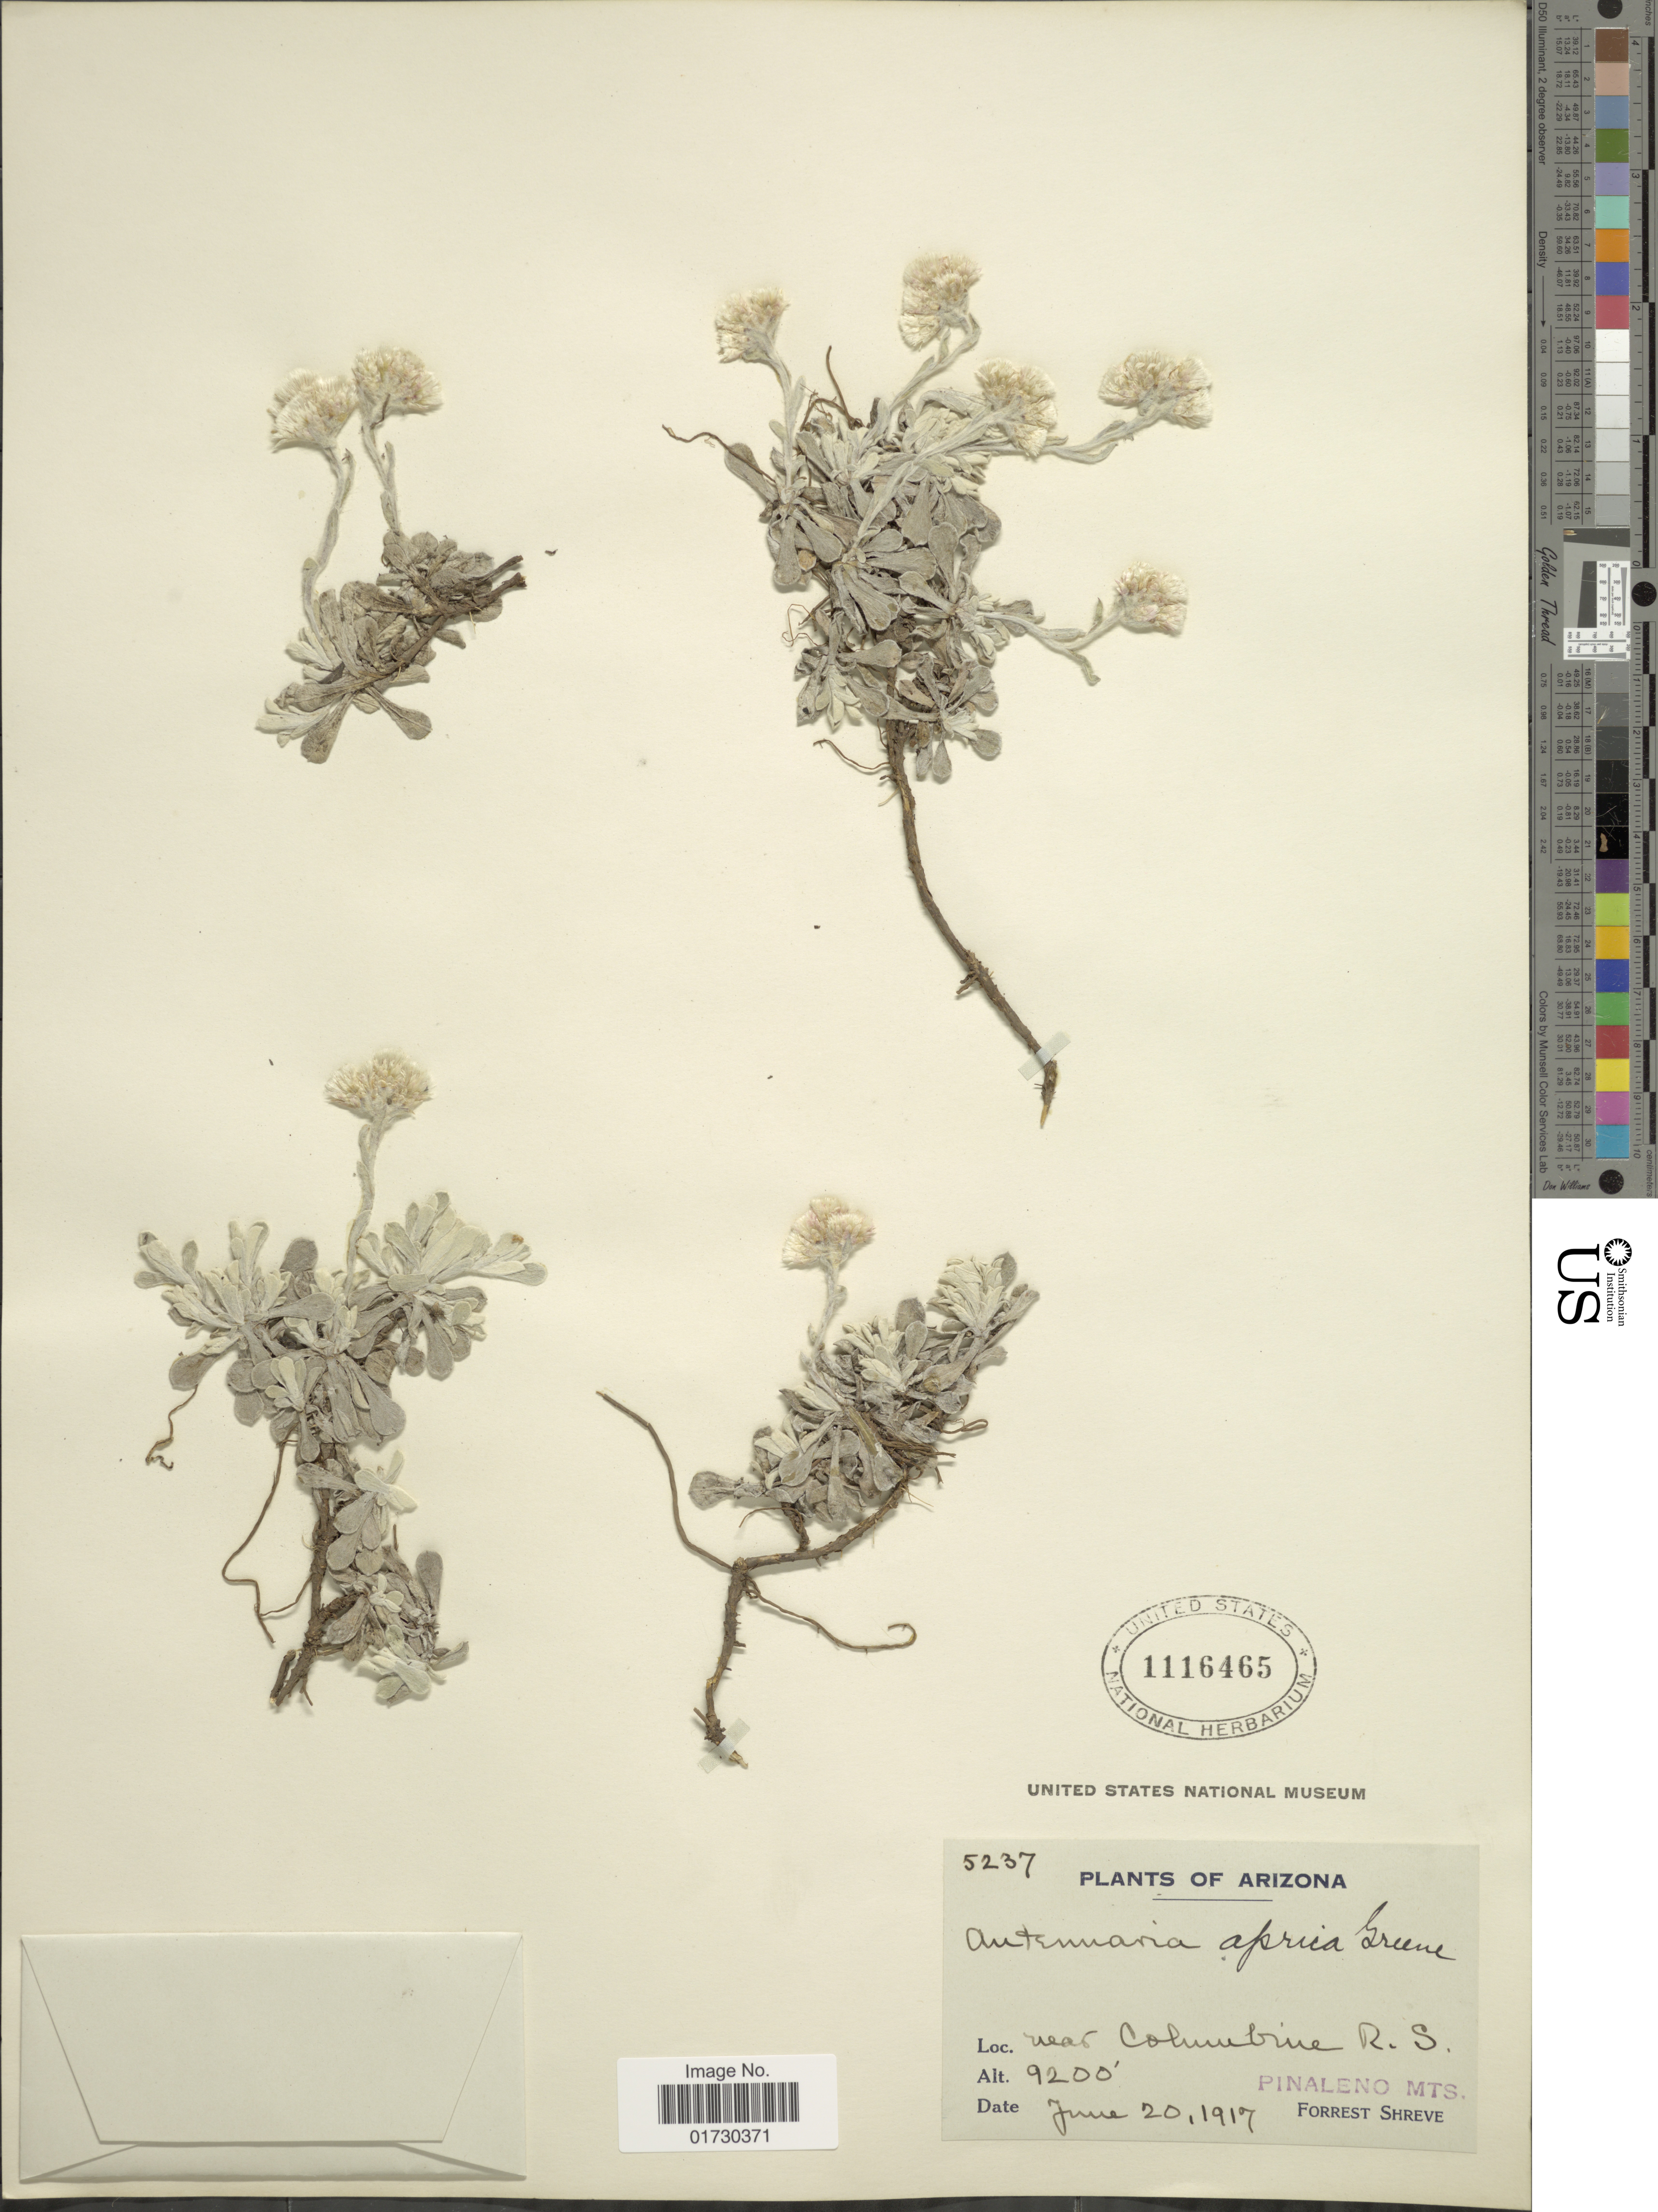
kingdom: Plantae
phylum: Tracheophyta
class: Magnoliopsida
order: Asterales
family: Asteraceae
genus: Antennaria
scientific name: Antennaria aprica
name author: Greene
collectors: F. Shreve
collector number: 5237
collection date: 1917-06-20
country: United States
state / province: Arizona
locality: Near Columbine R. S. Pinaleno Mts.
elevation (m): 2804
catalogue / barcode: US 1116465